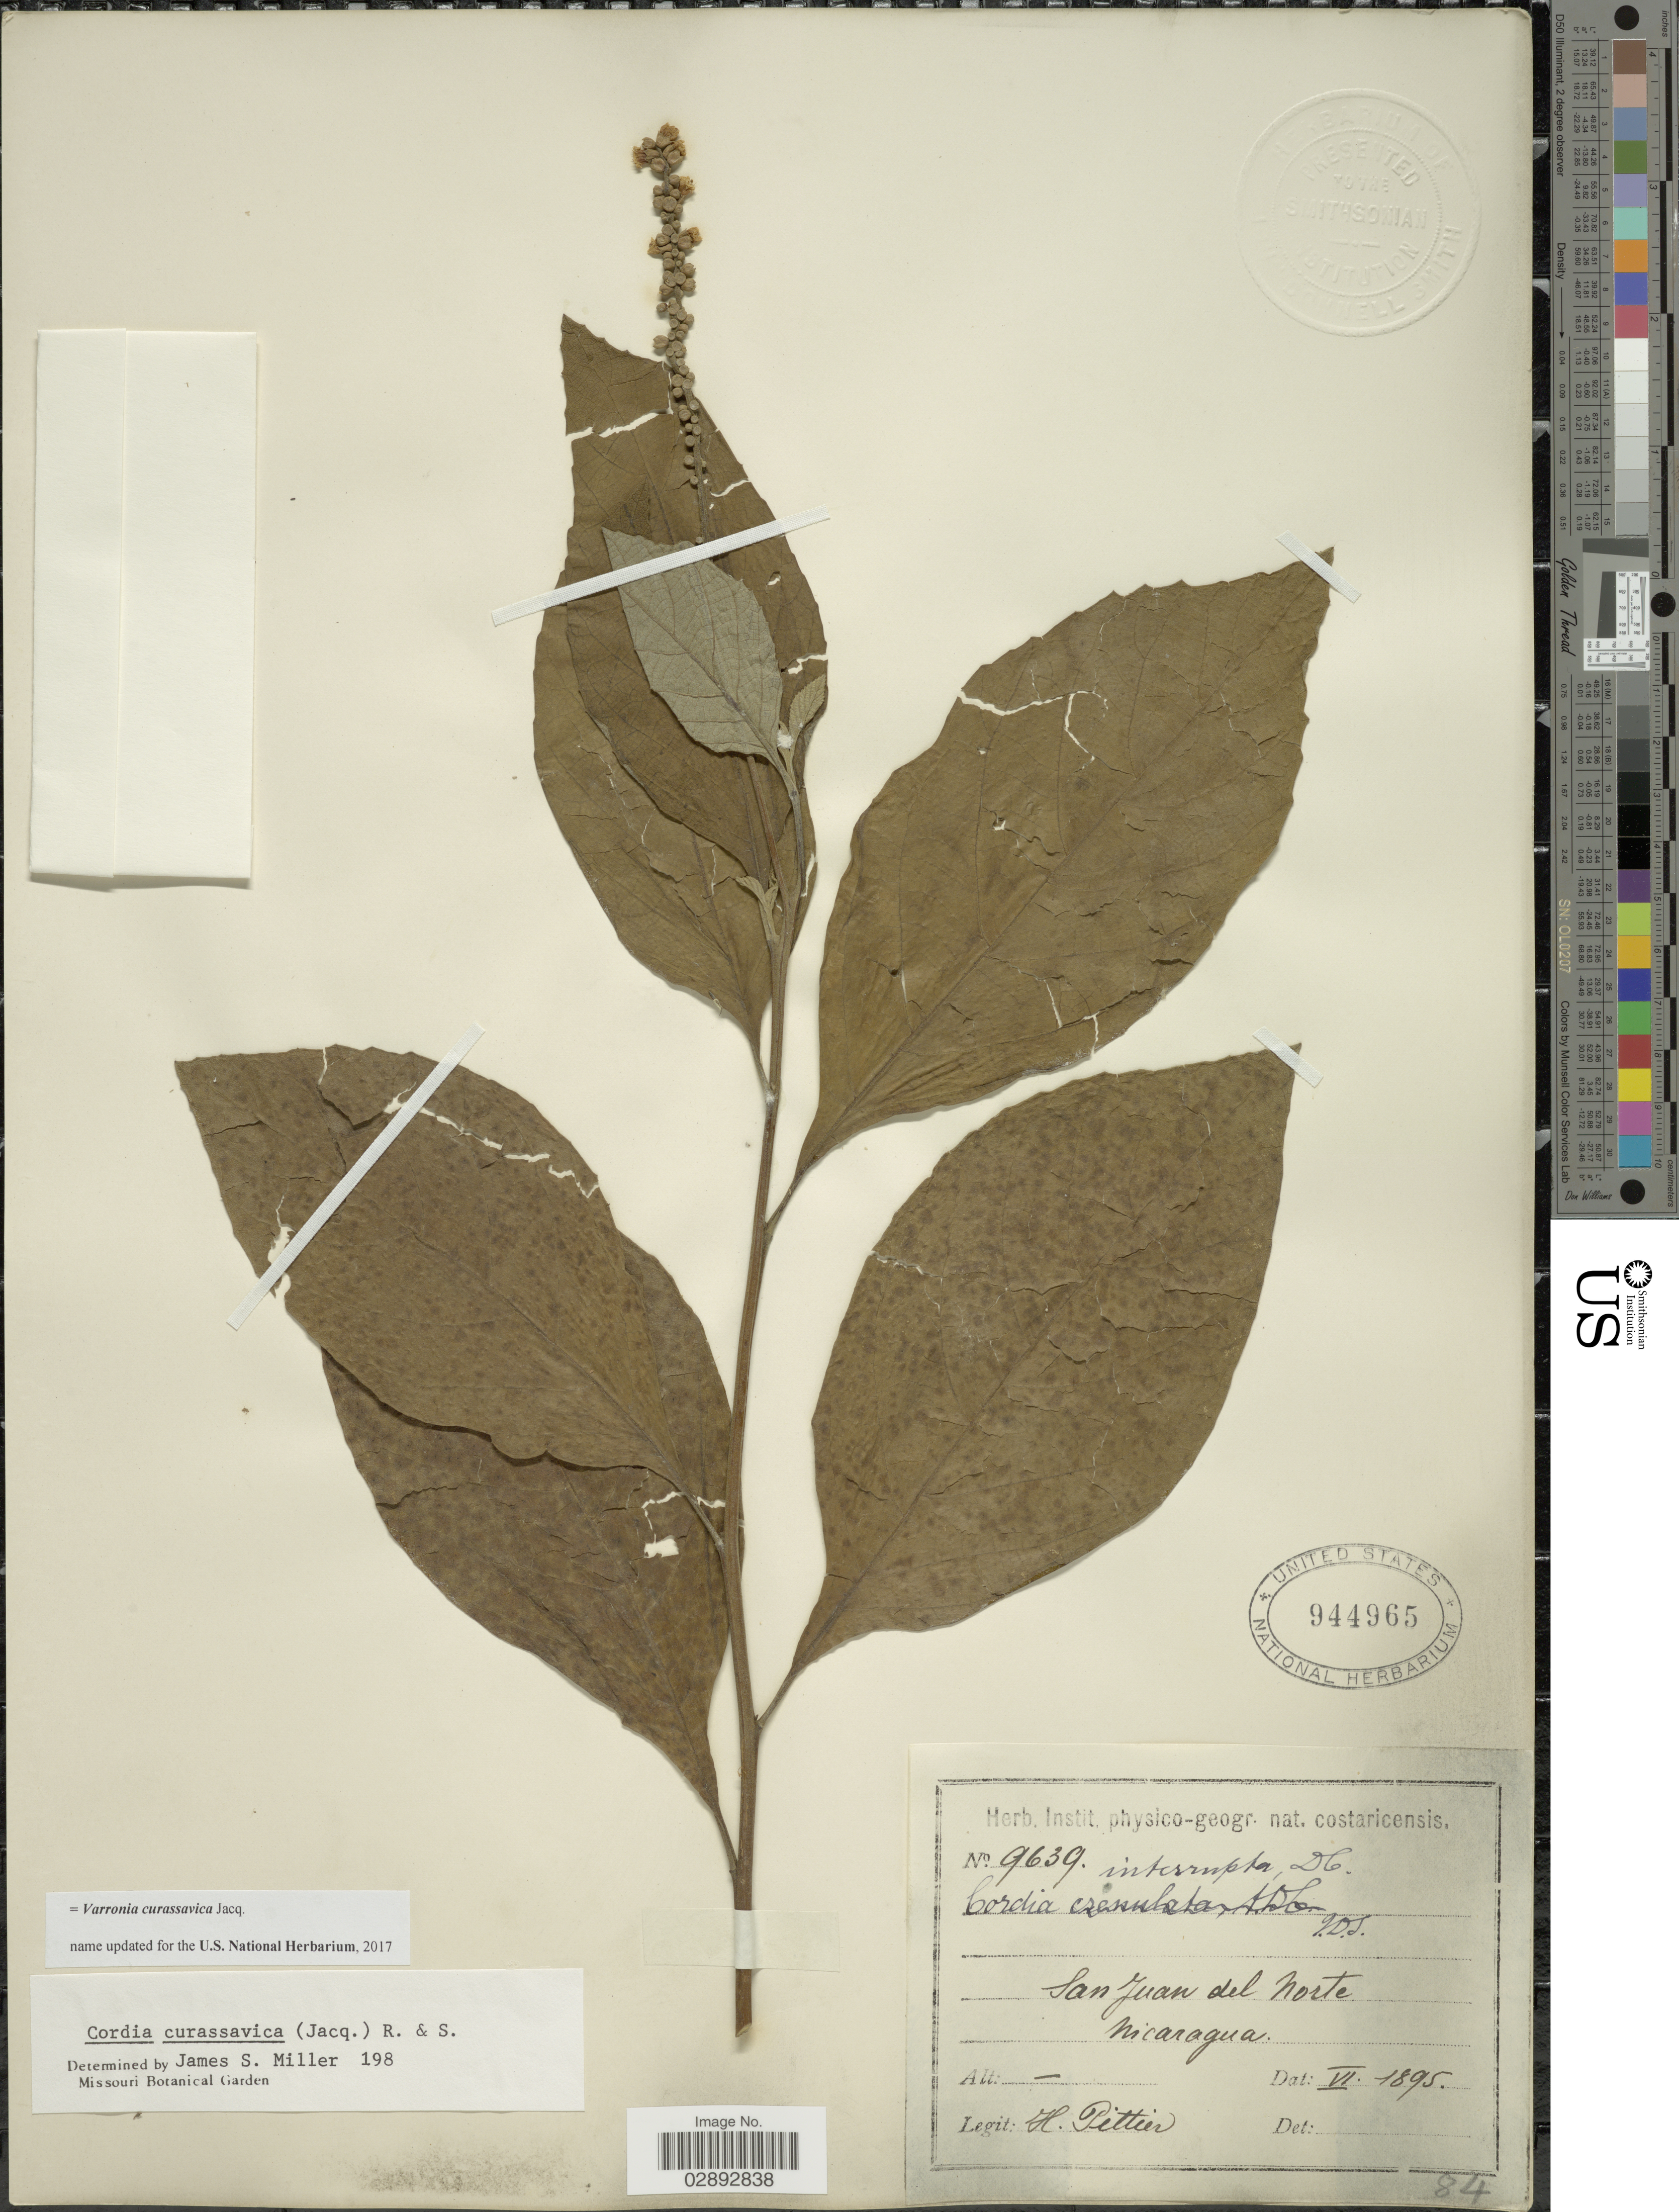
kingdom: Plantae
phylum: Tracheophyta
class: Magnoliopsida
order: Boraginales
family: Cordiaceae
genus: Varronia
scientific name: Varronia curassavica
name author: Jacq.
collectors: H. F. Pittier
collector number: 9639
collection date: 1895-06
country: Nicaragua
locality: San Juan del Norte.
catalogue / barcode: US 944965